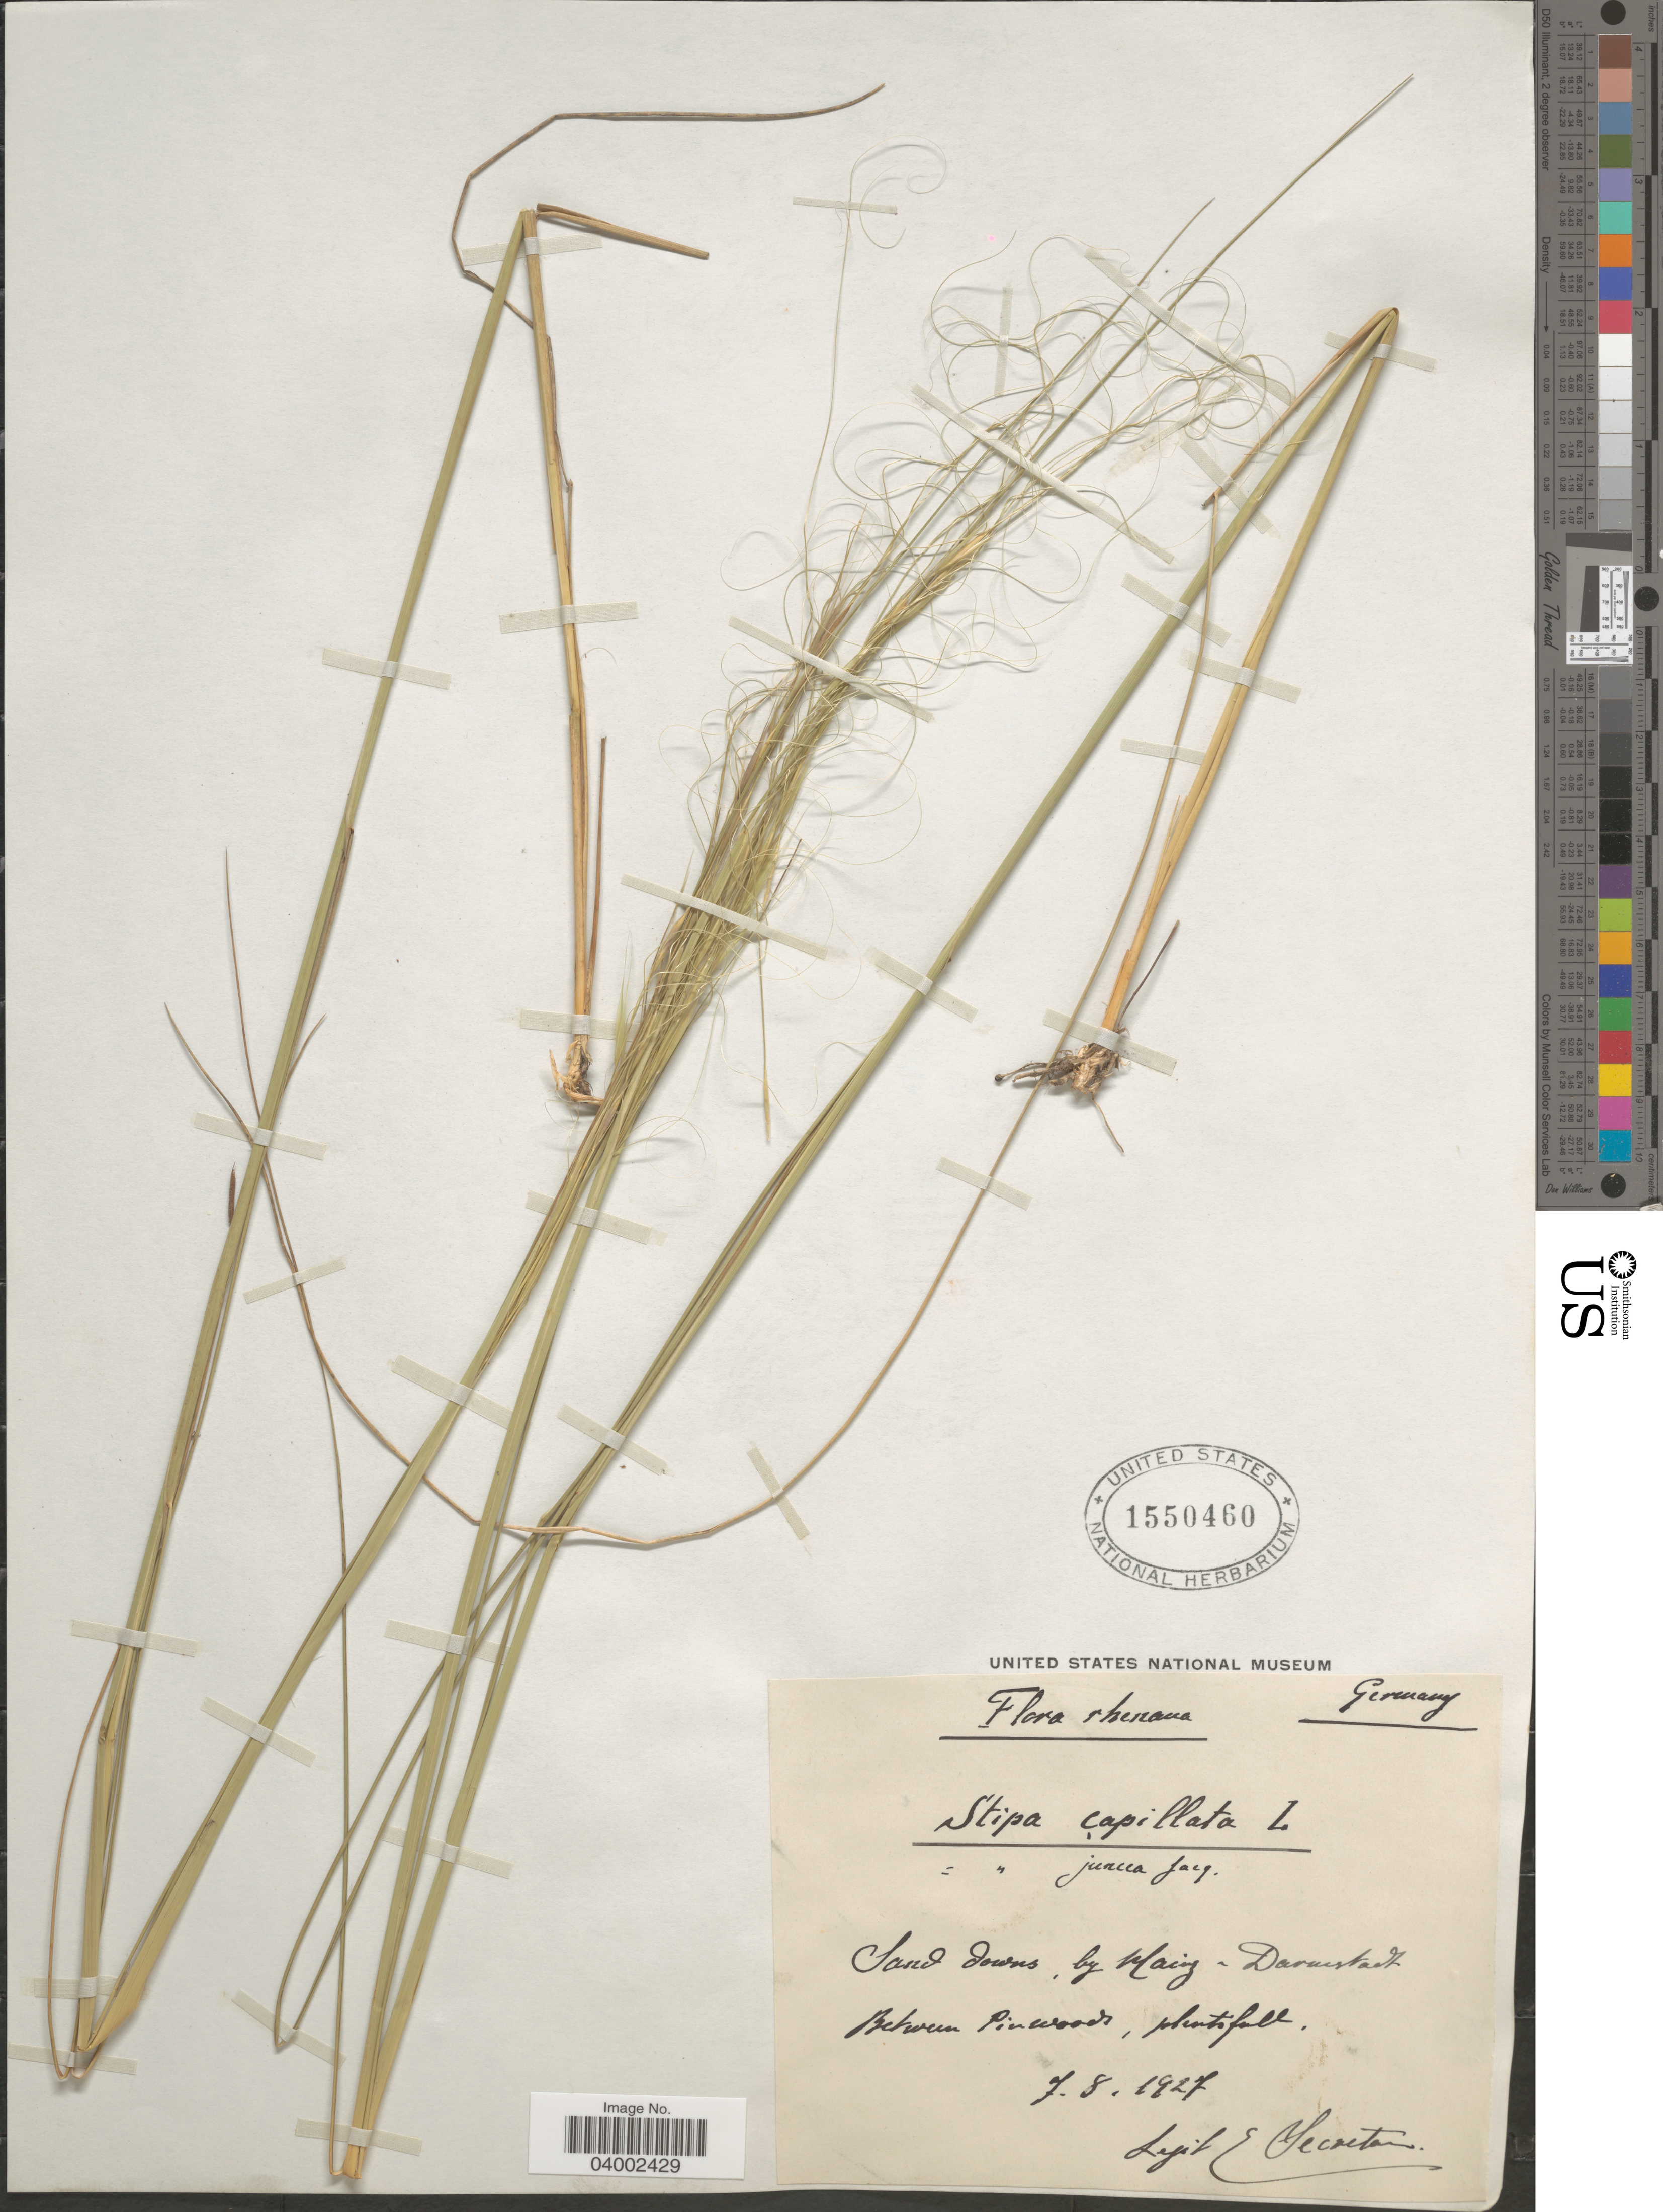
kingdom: Plantae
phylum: Tracheophyta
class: Liliopsida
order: Poales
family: Poaceae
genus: Stipa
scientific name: Stipa capillata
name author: L.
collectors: E. Secretan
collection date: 1927-08-07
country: Germany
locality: Rhenana. Sand downs, by Mainz, Darmstadt, Between Pinwoods.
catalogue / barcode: US 1550460